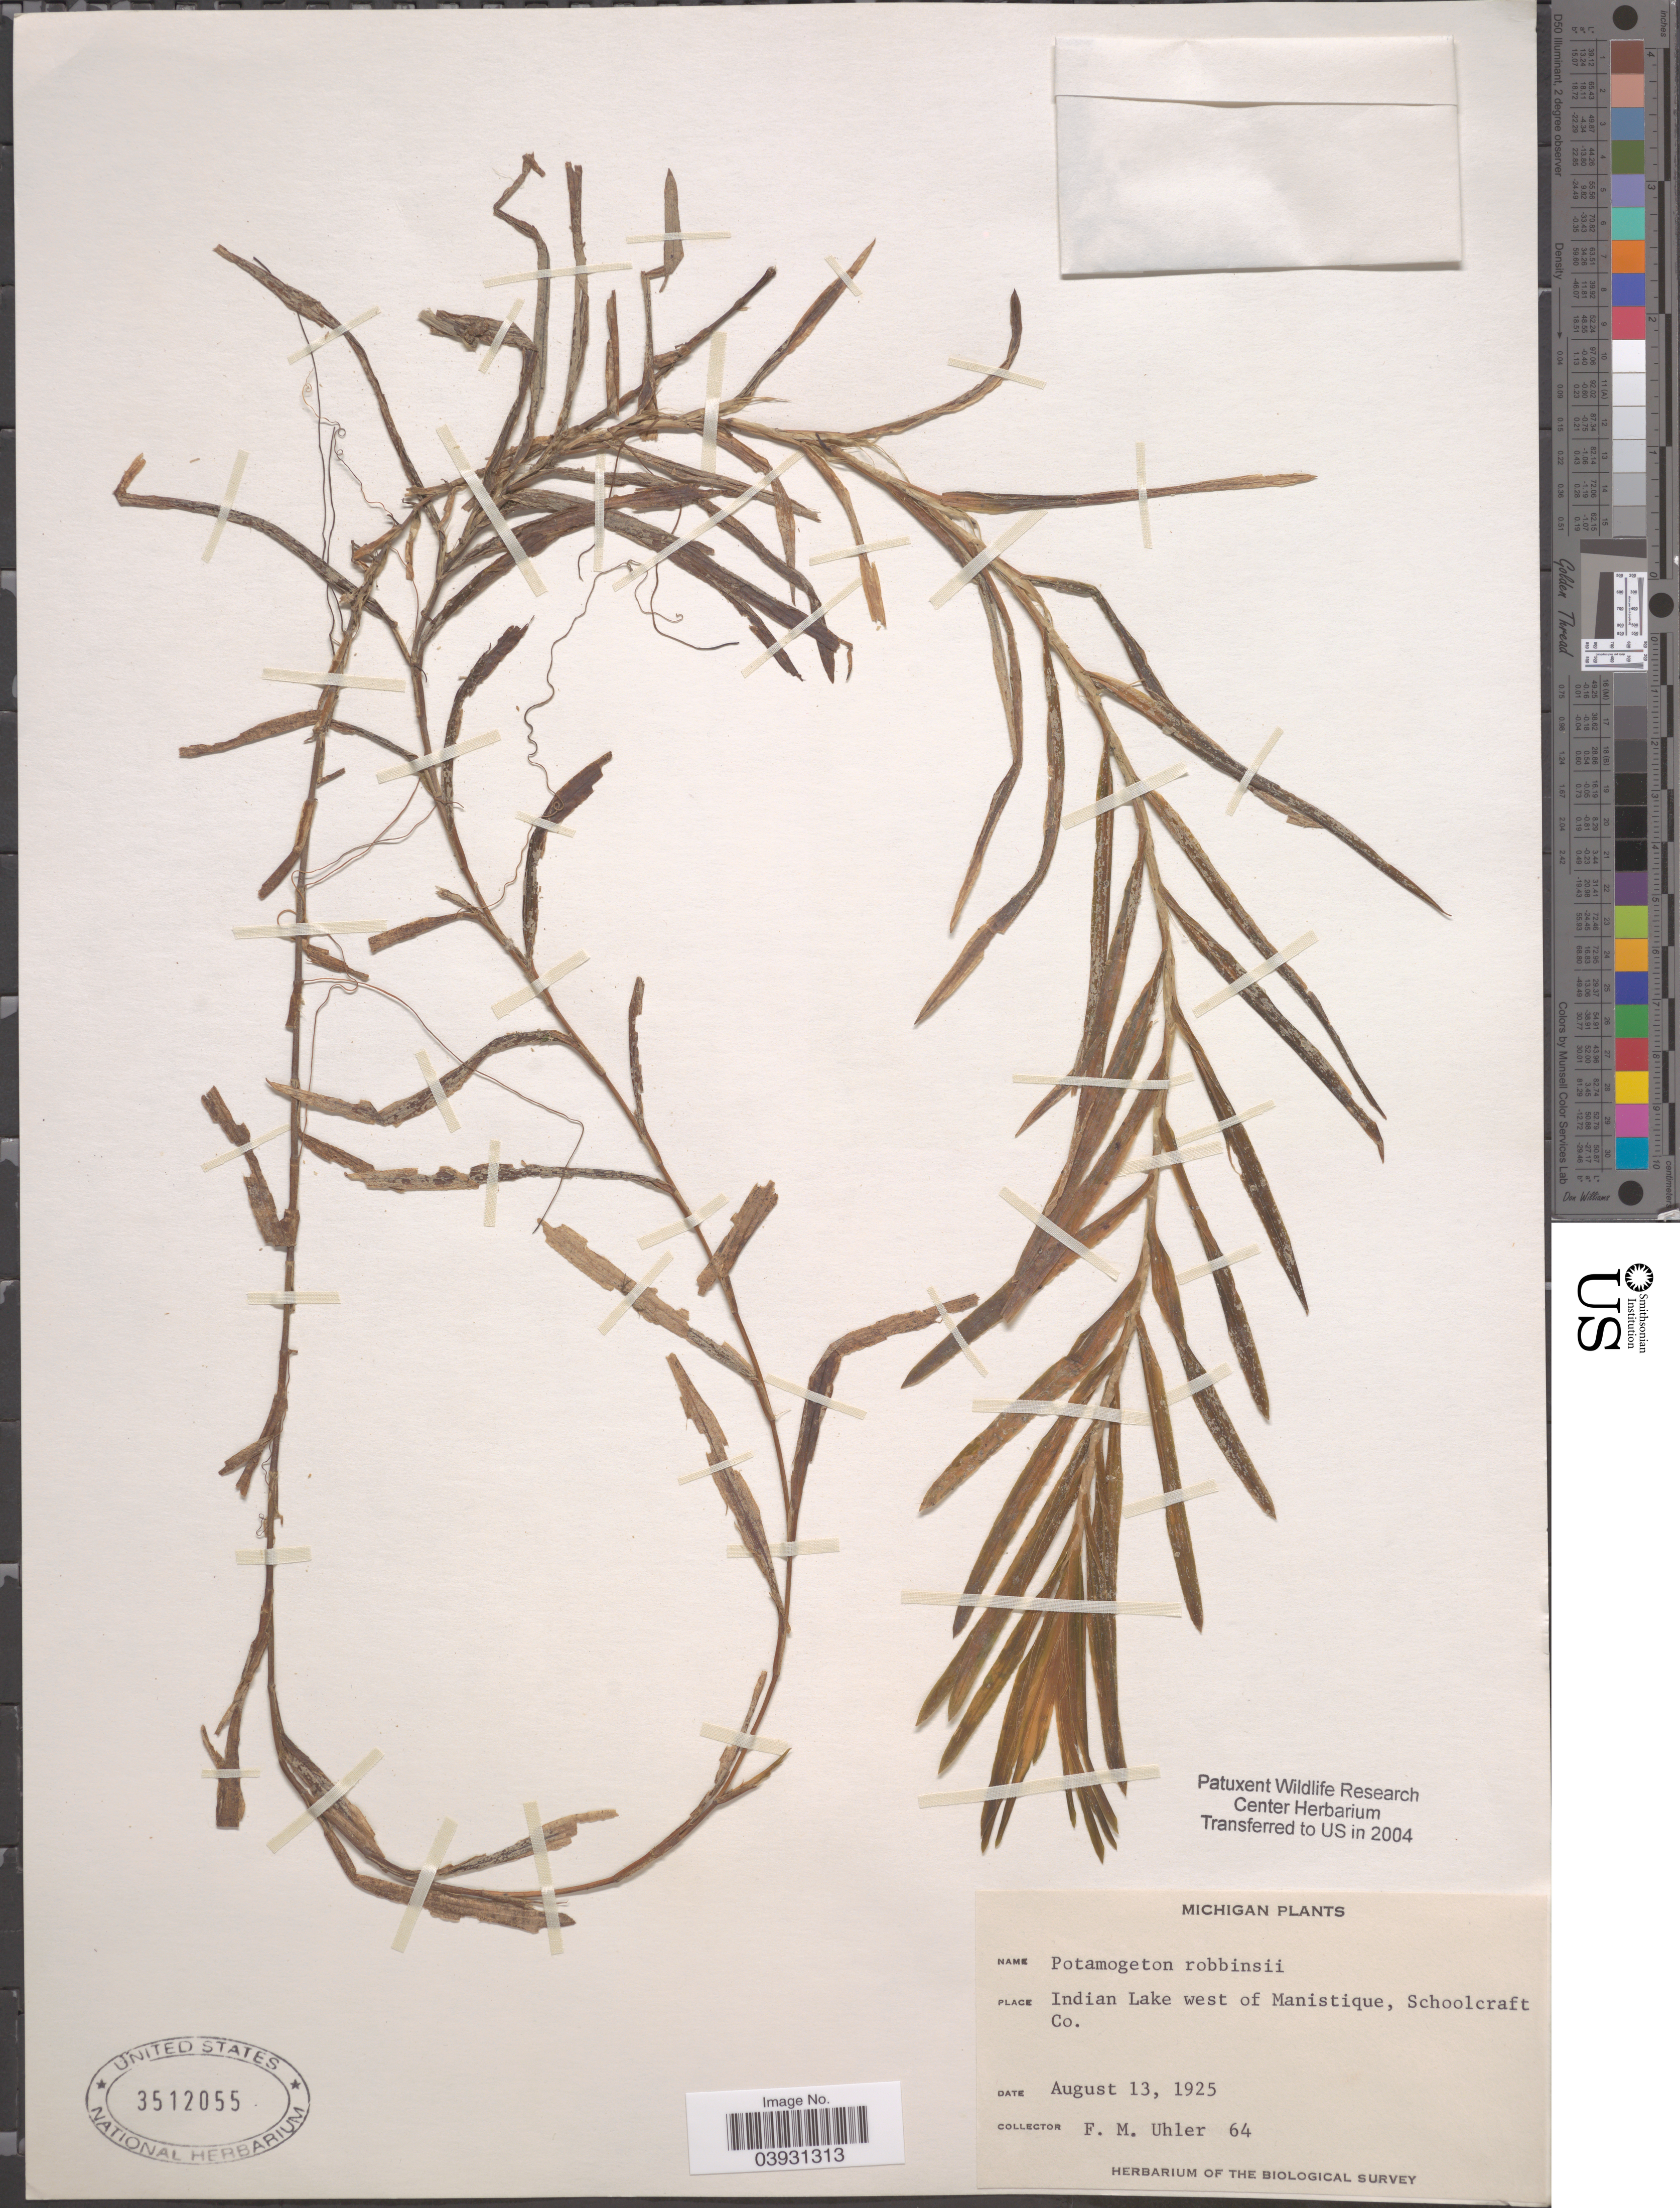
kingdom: Plantae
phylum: Tracheophyta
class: Liliopsida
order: Alismatales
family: Potamogetonaceae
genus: Potamogeton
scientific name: Potamogeton robbinsii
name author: Oakes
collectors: F. M. Uhler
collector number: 64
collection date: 1925-08-13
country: United States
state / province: Michigan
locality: Indian Lake west of Manistique, Schoolcraft Co.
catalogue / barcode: US 3512055